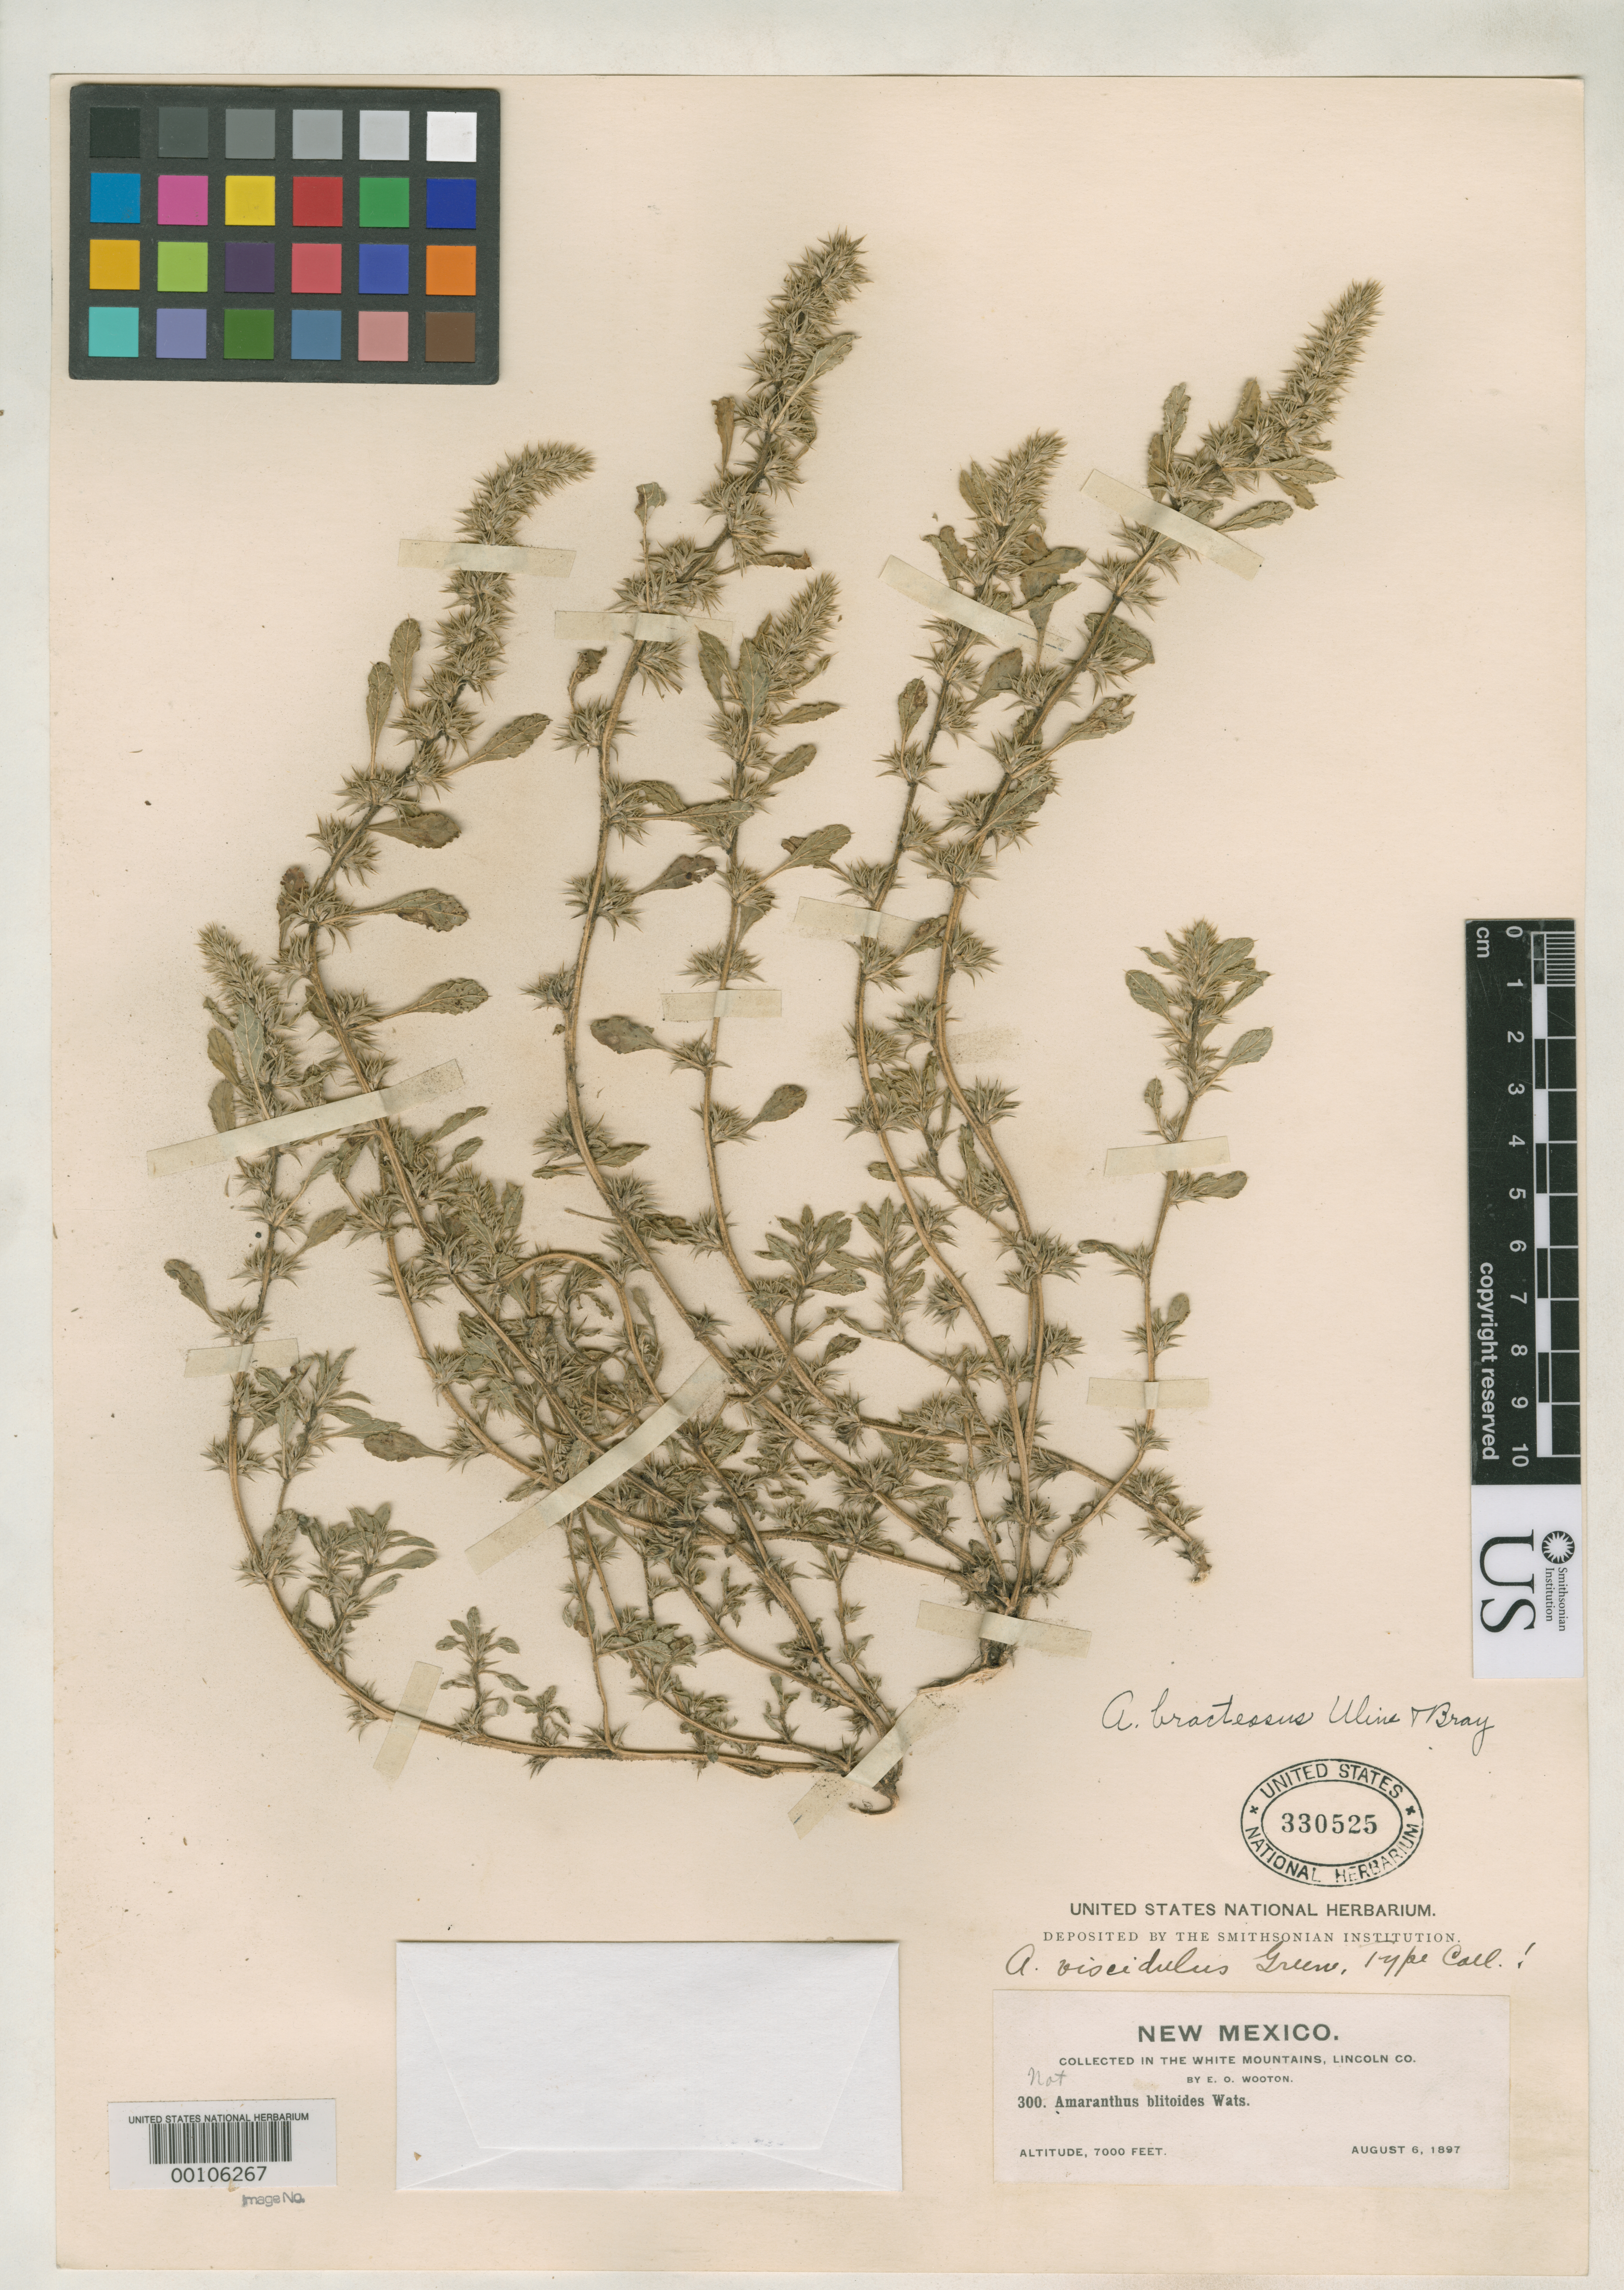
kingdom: Plantae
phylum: Tracheophyta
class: Magnoliopsida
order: Caryophyllales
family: Amaranthaceae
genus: Amaranthus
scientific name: Amaranthus viscidulus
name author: Greene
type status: Isotype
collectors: E. O. Wooton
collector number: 300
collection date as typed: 06 Aug 1897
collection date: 1897-08-06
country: United States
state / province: New Mexico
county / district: Lincoln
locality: Sierra Blanca.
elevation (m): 2134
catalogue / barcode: US 330525